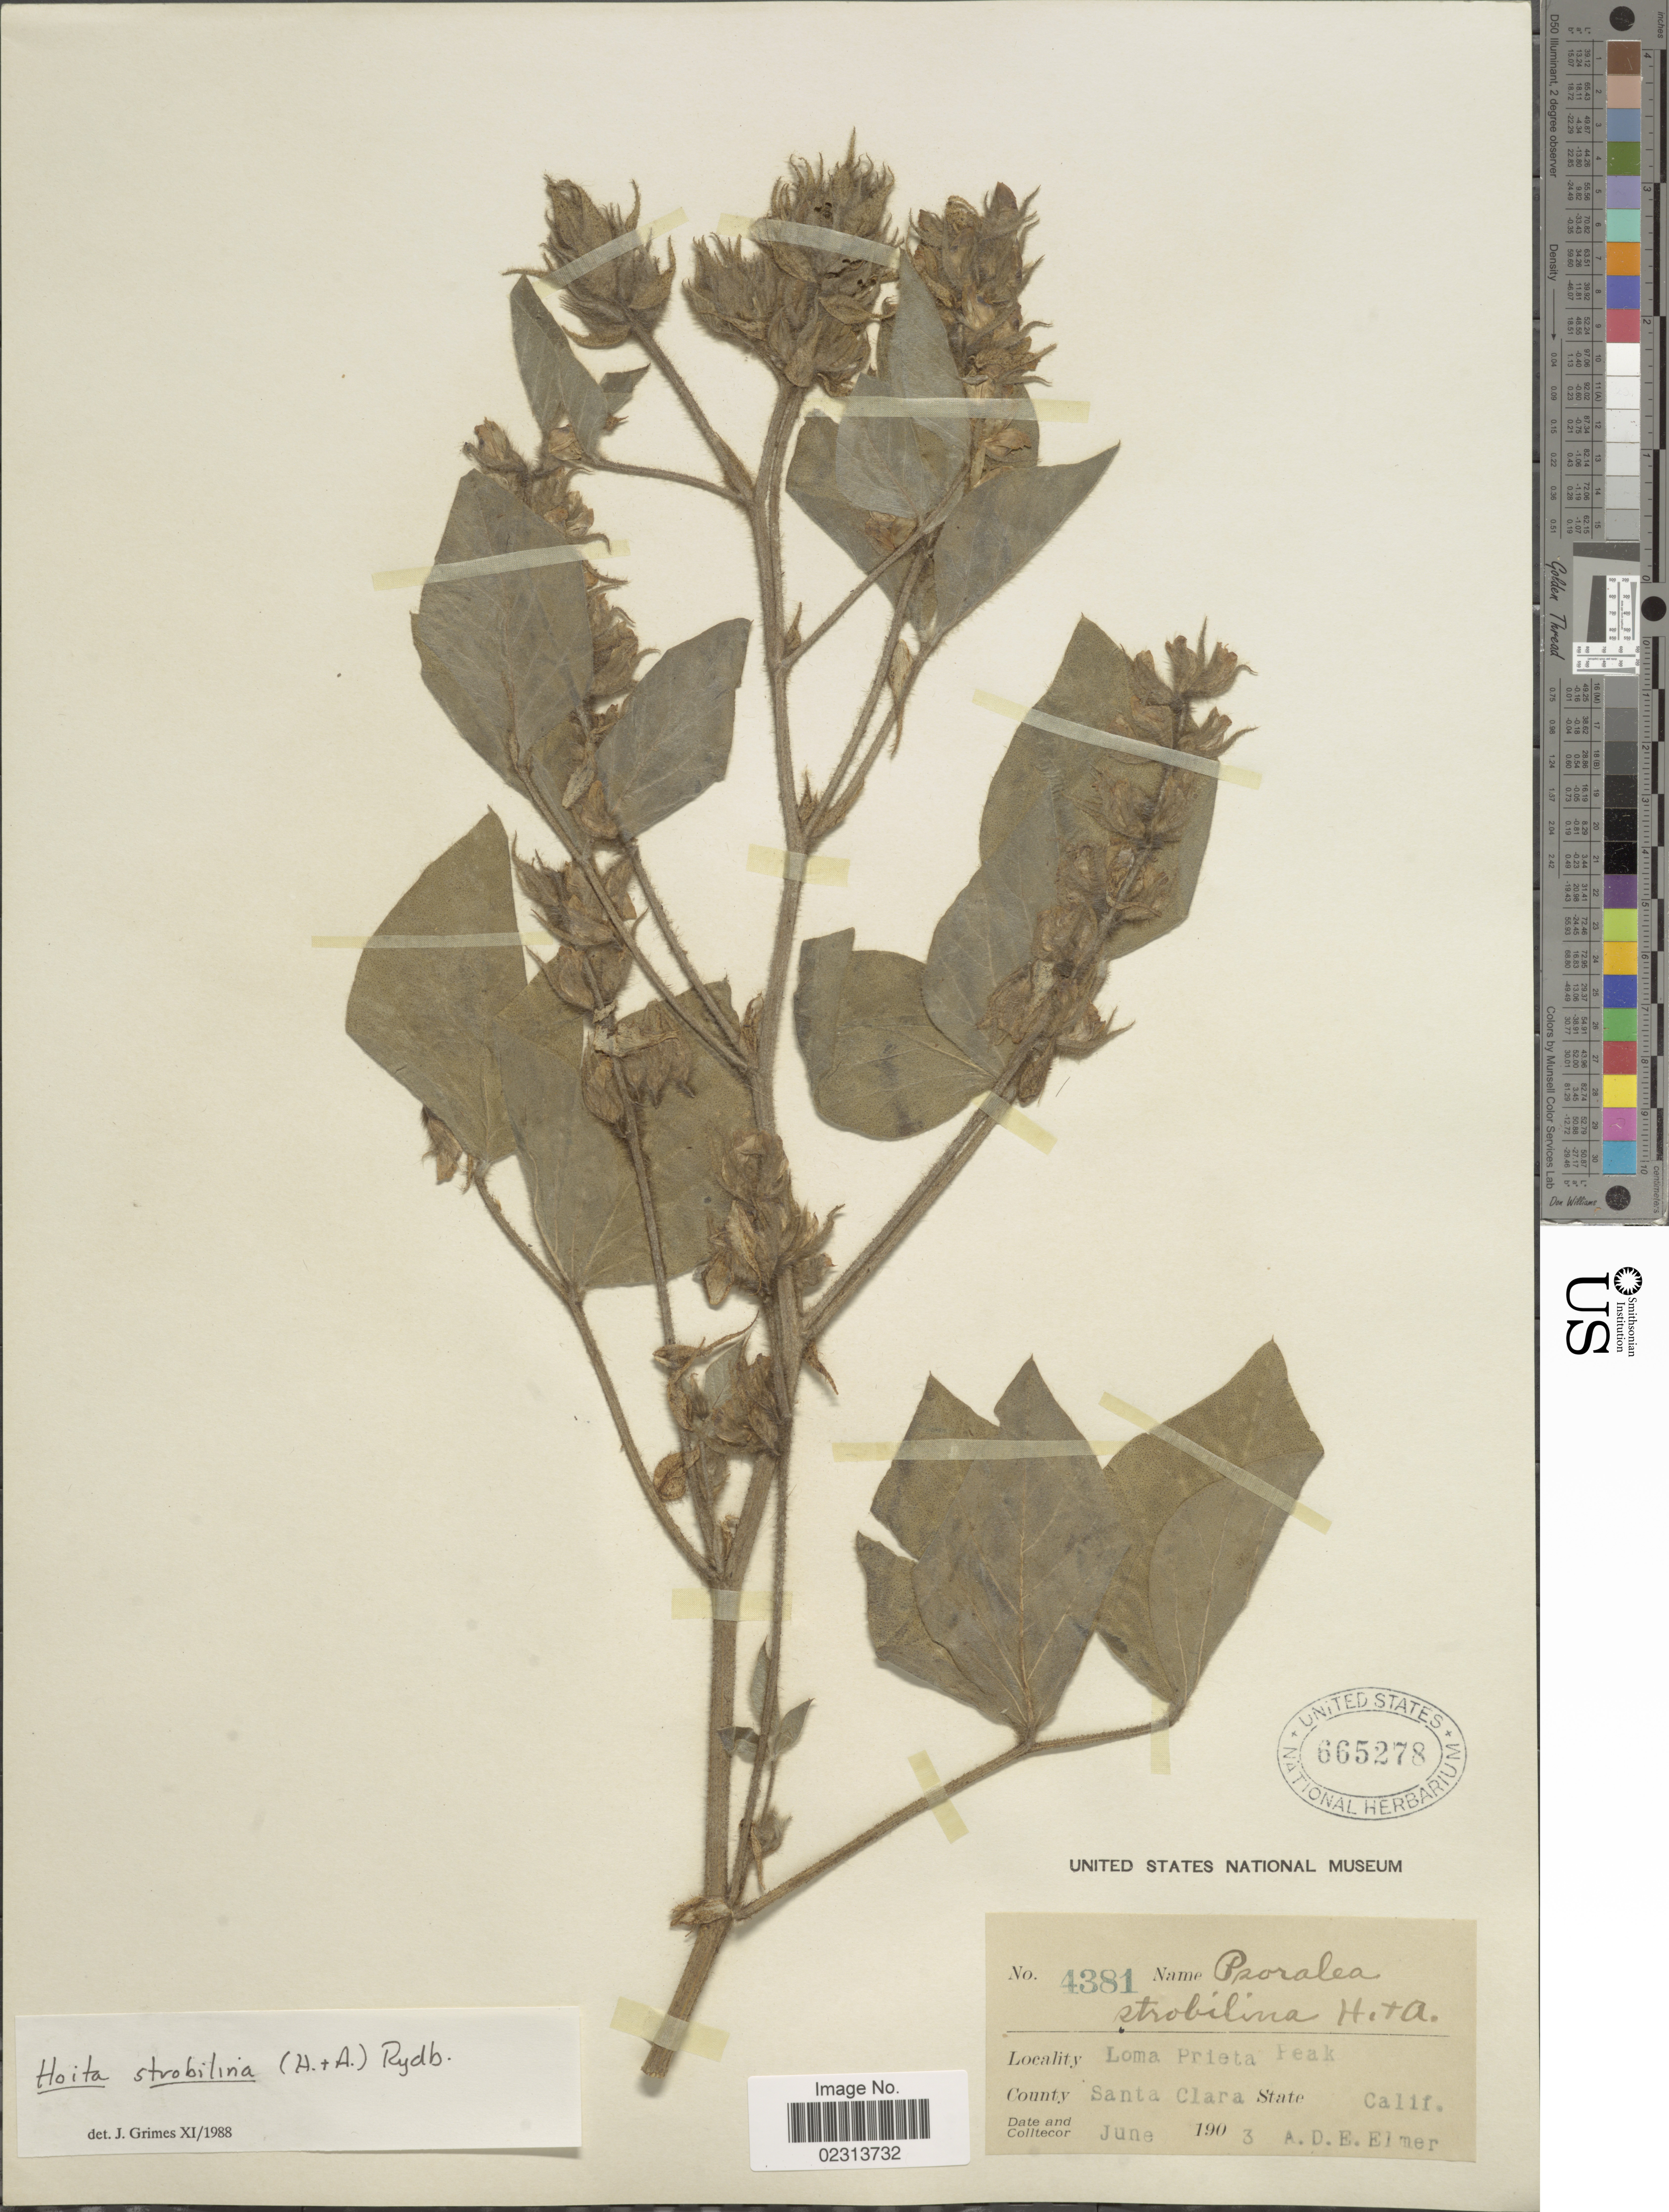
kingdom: Plantae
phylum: Tracheophyta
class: Magnoliopsida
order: Fabales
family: Fabaceae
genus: Hoita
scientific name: Hoita strobilina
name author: (Hook. & Arn.) Rydb.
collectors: A. D. E. Elmer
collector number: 4381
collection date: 1903-06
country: United States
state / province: California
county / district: Santa Clara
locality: Loma Prieta Peak, County Santa Clara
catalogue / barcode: US 665278